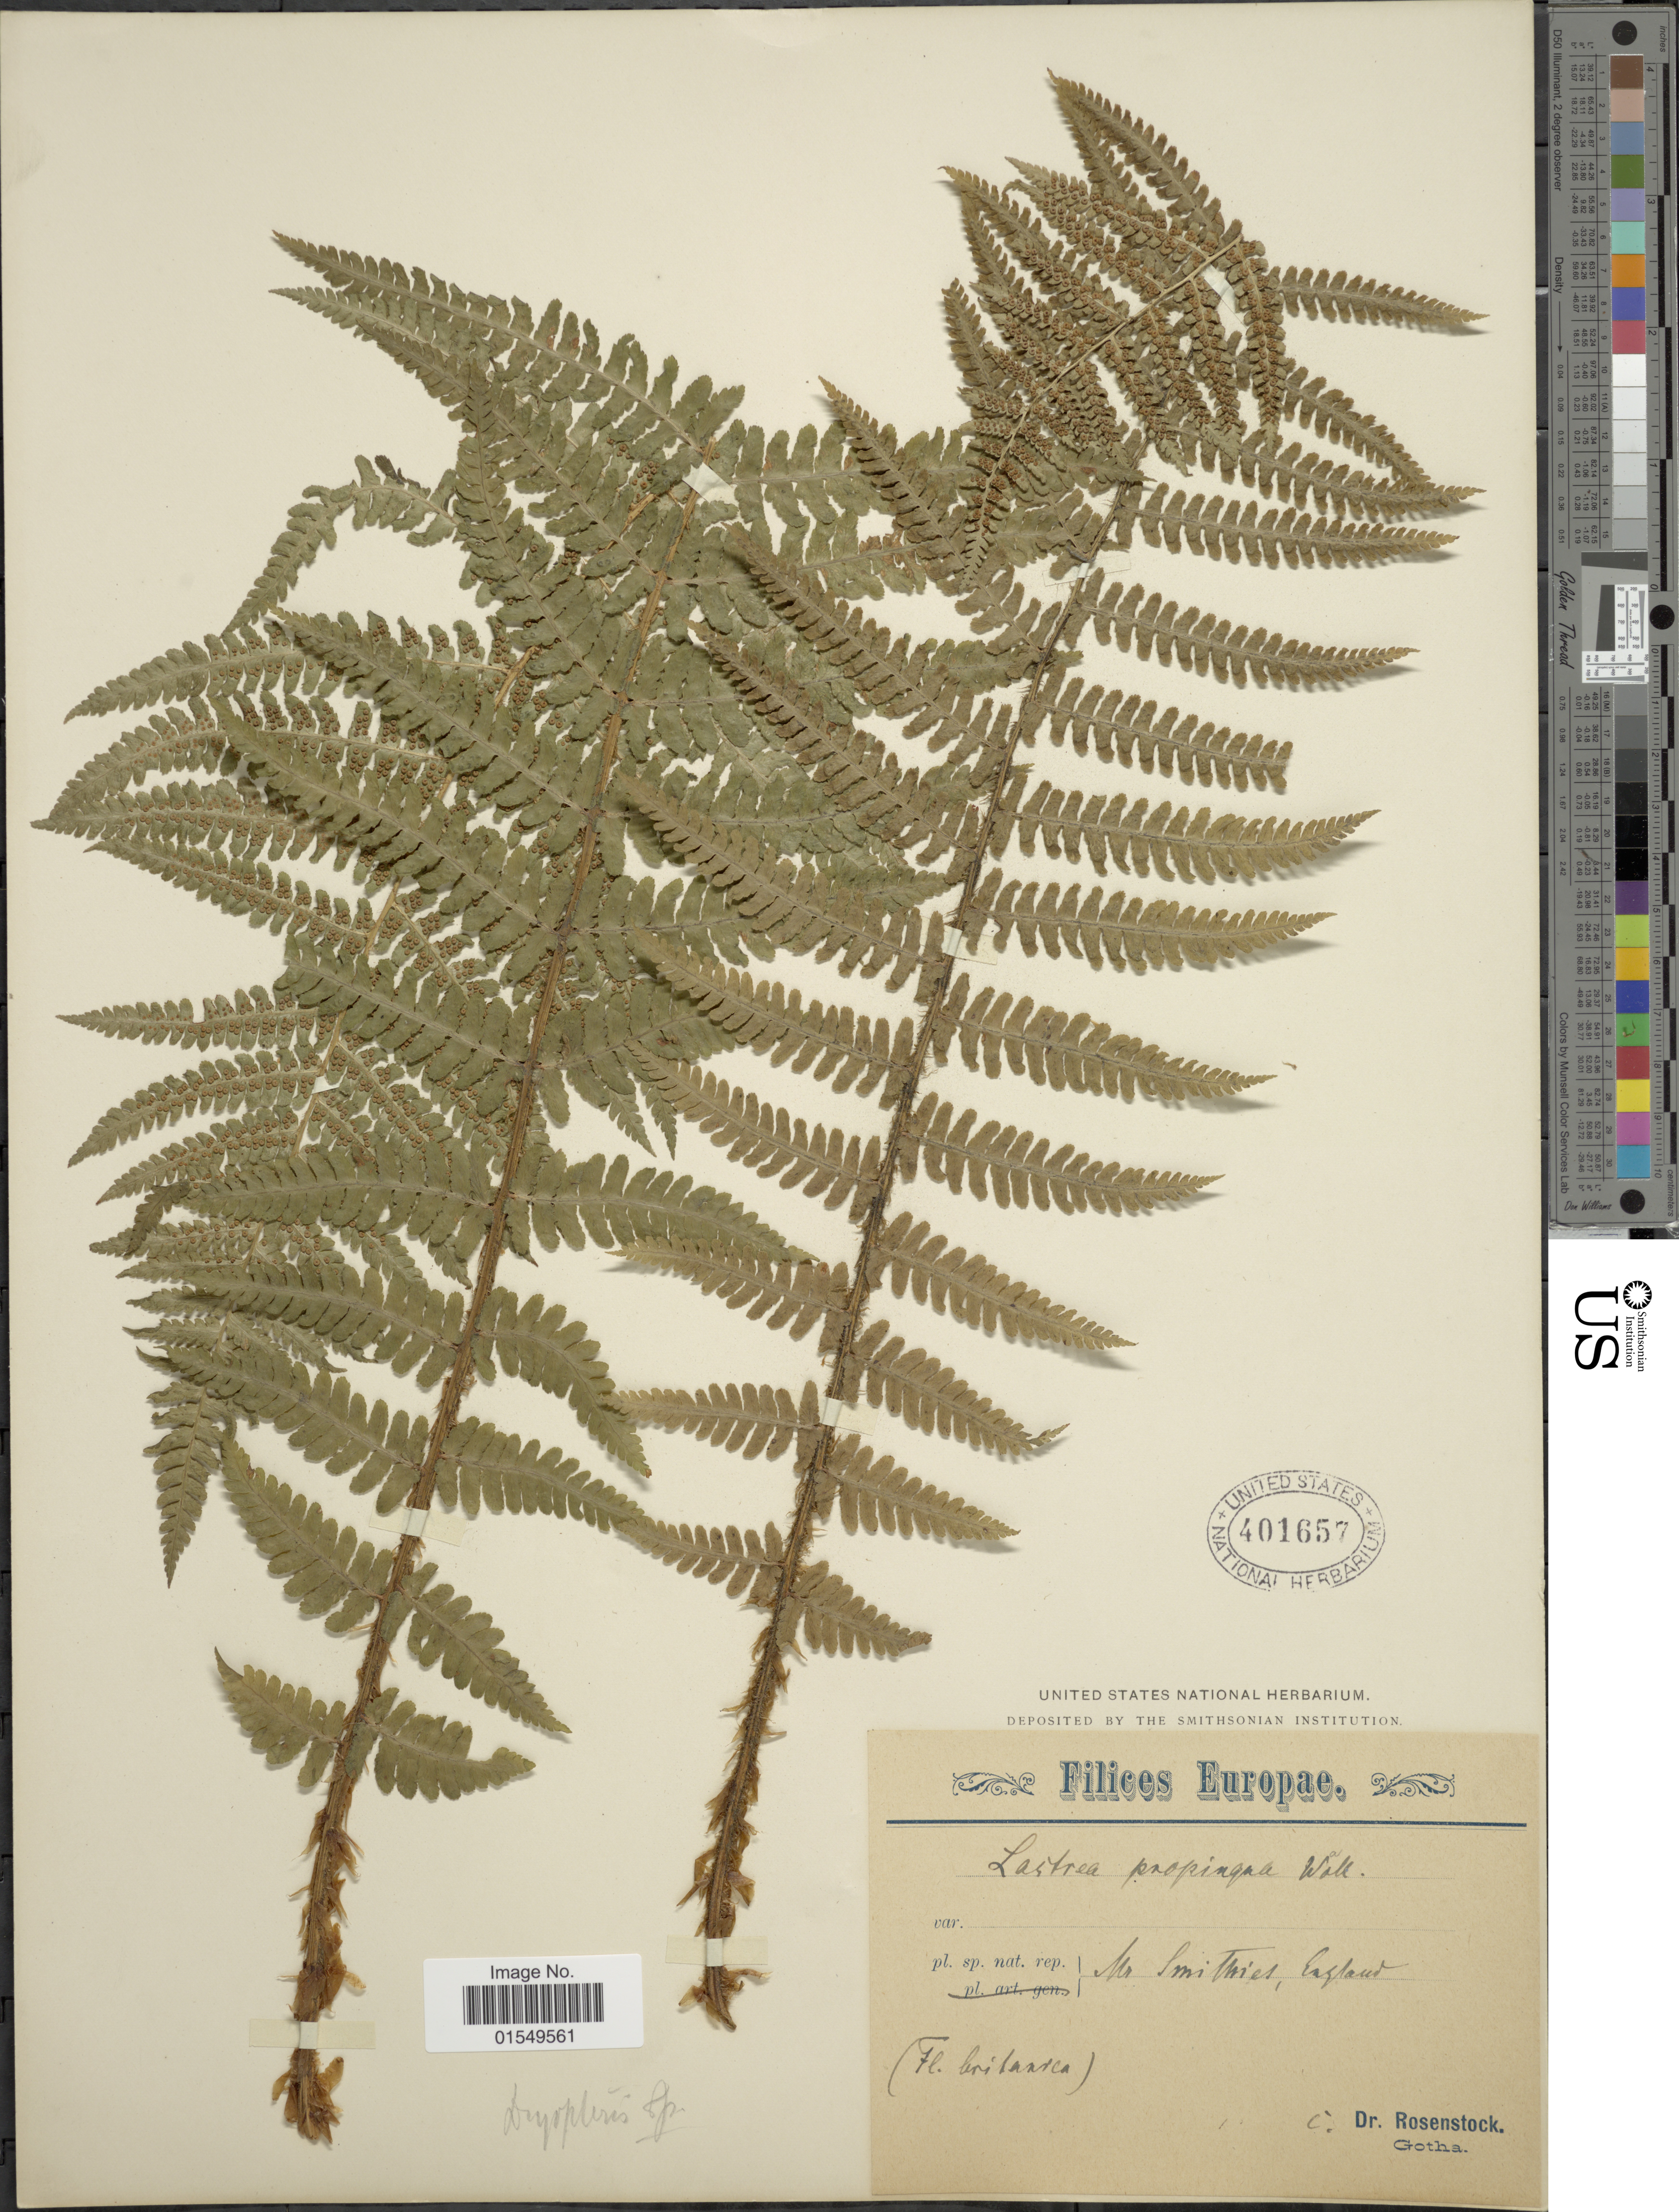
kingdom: Plantae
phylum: Tracheophyta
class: Polypodiopsida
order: Polypodiales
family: Dryopteridaceae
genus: Dryopteris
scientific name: Dryopteris sp.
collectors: -- Rosenstock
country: United Kingdom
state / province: England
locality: Nr. Smithies, England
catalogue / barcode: US 401657